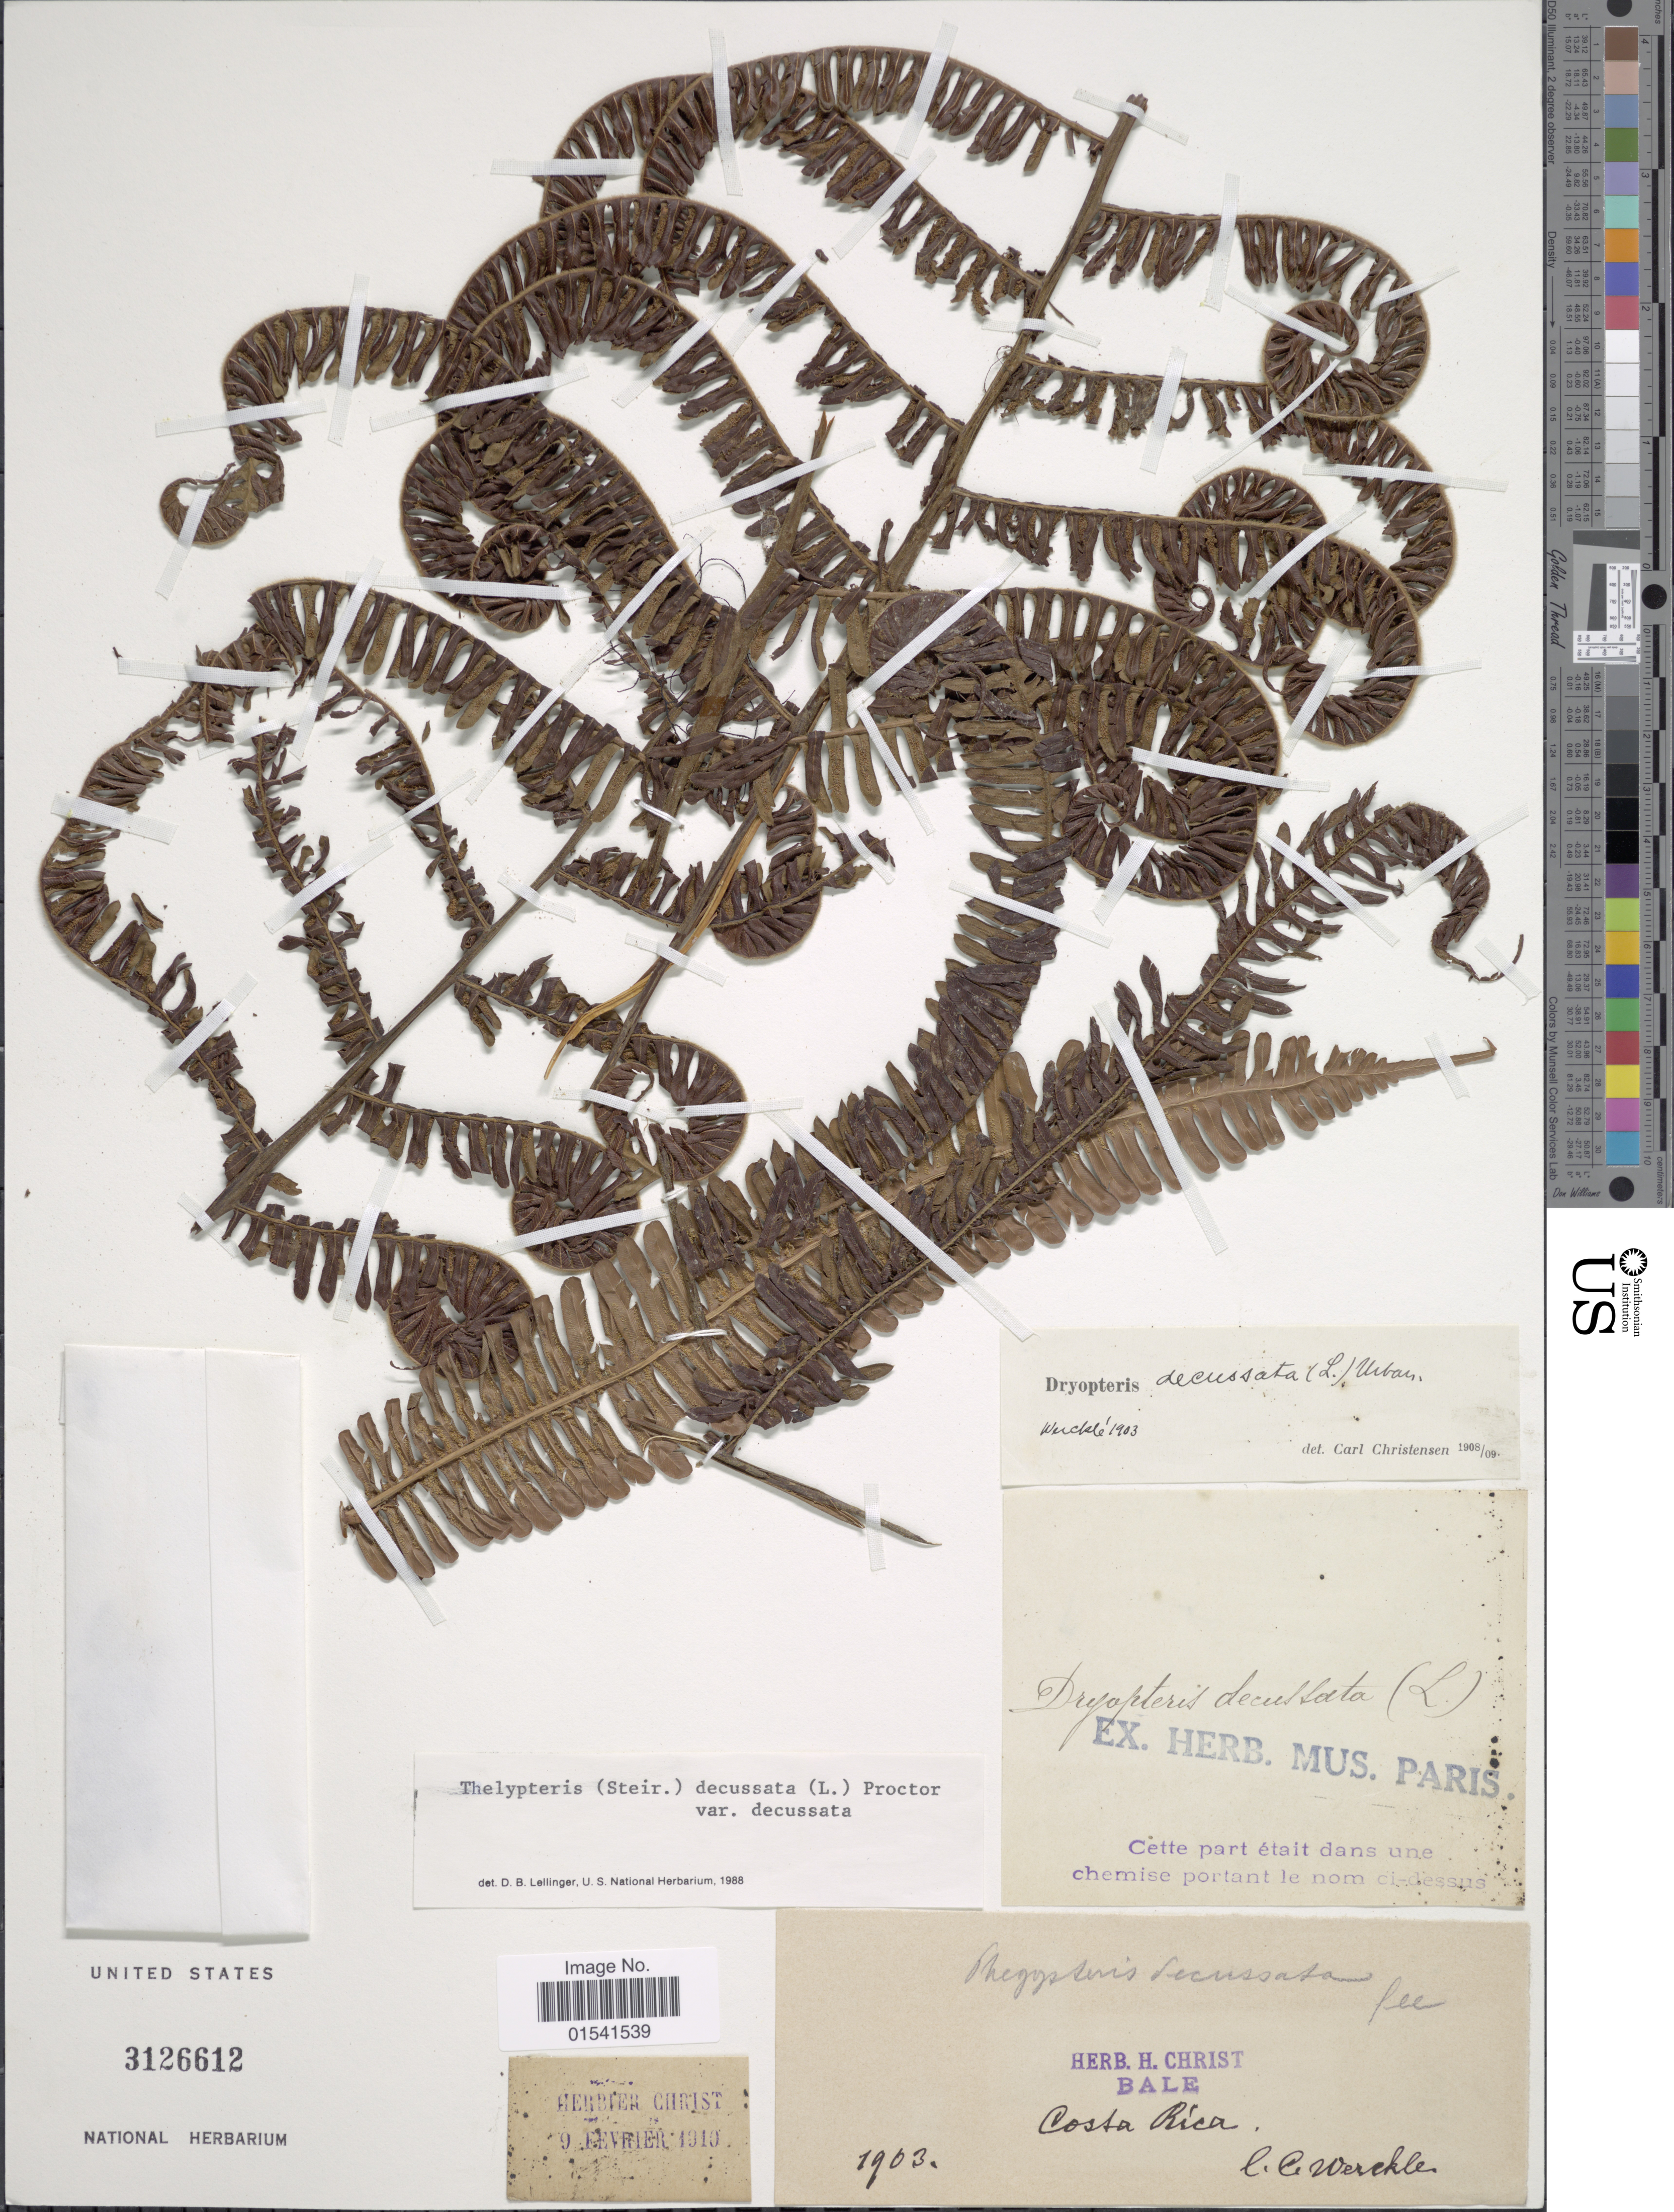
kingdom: Plantae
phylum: Tracheophyta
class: Polypodiopsida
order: Polypodiales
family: Thelypteridaceae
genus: Steiropteris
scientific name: Steiropteris decussata var. decussata (L.) comb. nov., ined. 2015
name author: (L.)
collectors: C. C Wercklé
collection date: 1903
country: Costa Rica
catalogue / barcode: US 3126612